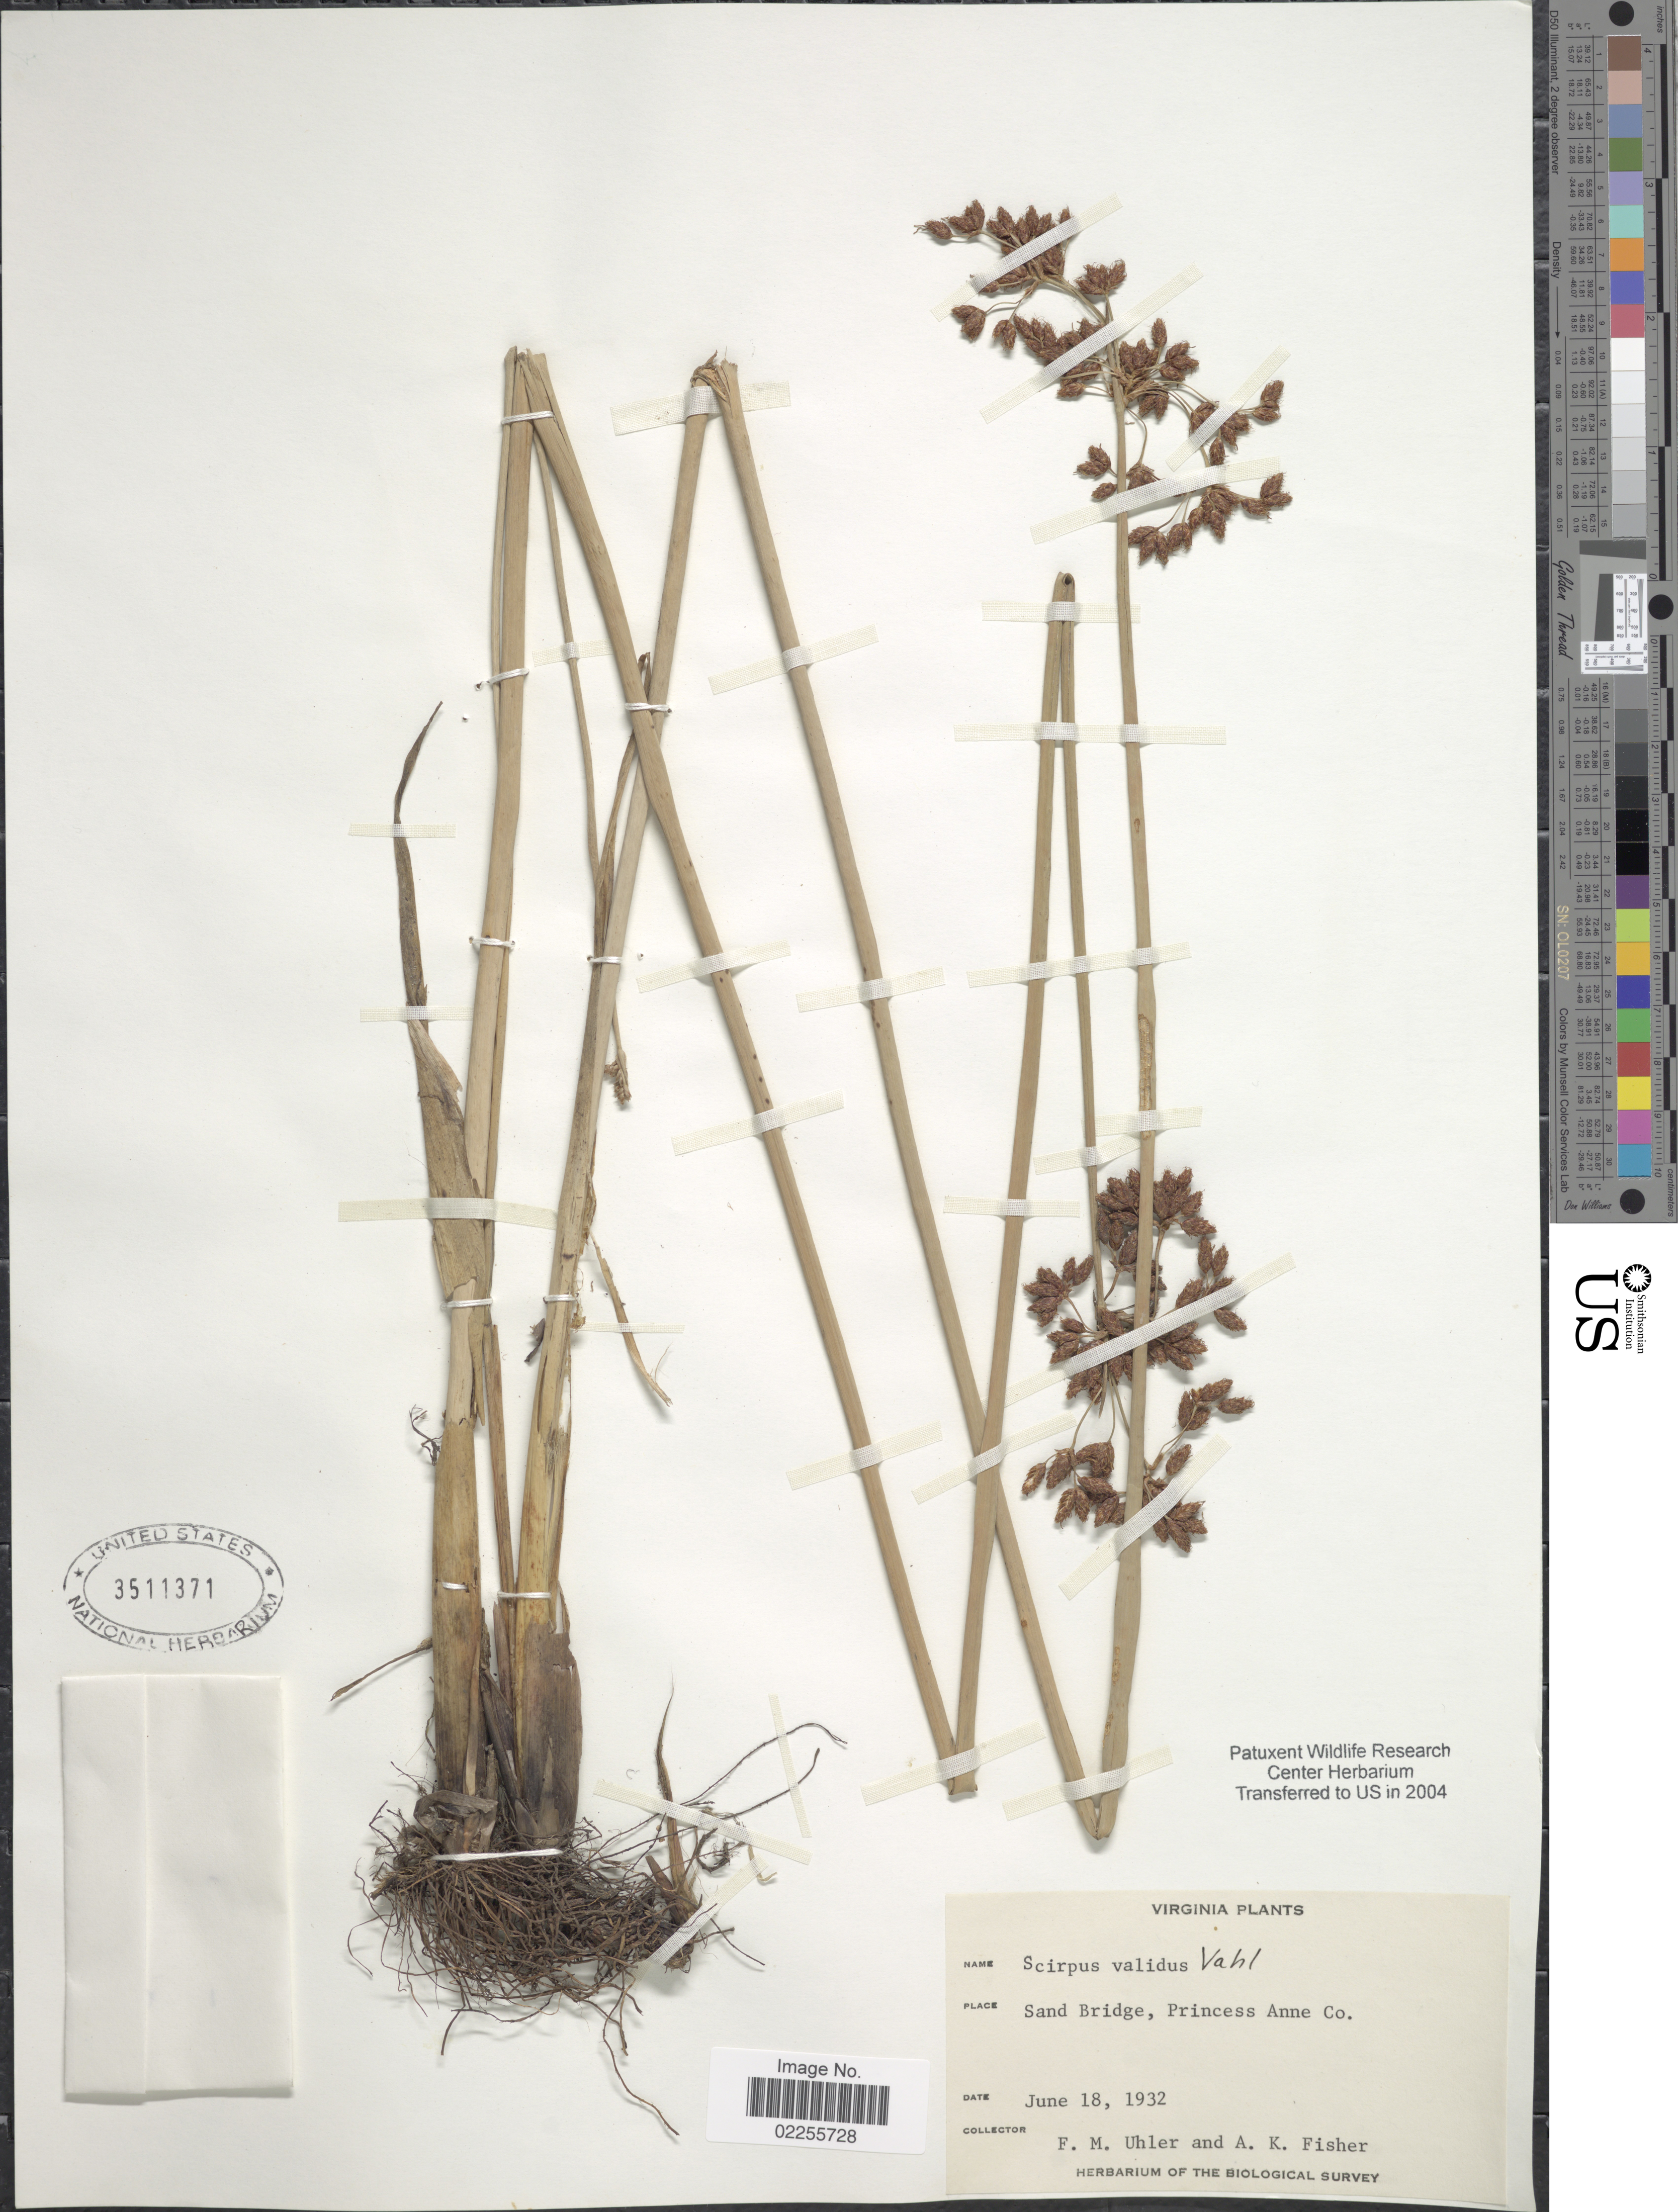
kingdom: Plantae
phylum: Tracheophyta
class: Liliopsida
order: Poales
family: Cyperaceae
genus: Schoenoplectus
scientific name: Schoenoplectus tabernaemontani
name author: (C.C. Gmel.) Palla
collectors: F. M. Uhler & A. K. Fisher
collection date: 1932-06-18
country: United States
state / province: Virginia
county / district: City of Virginia Beach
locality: Sand Bridge, Princess Anne Co.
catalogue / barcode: US 3511371